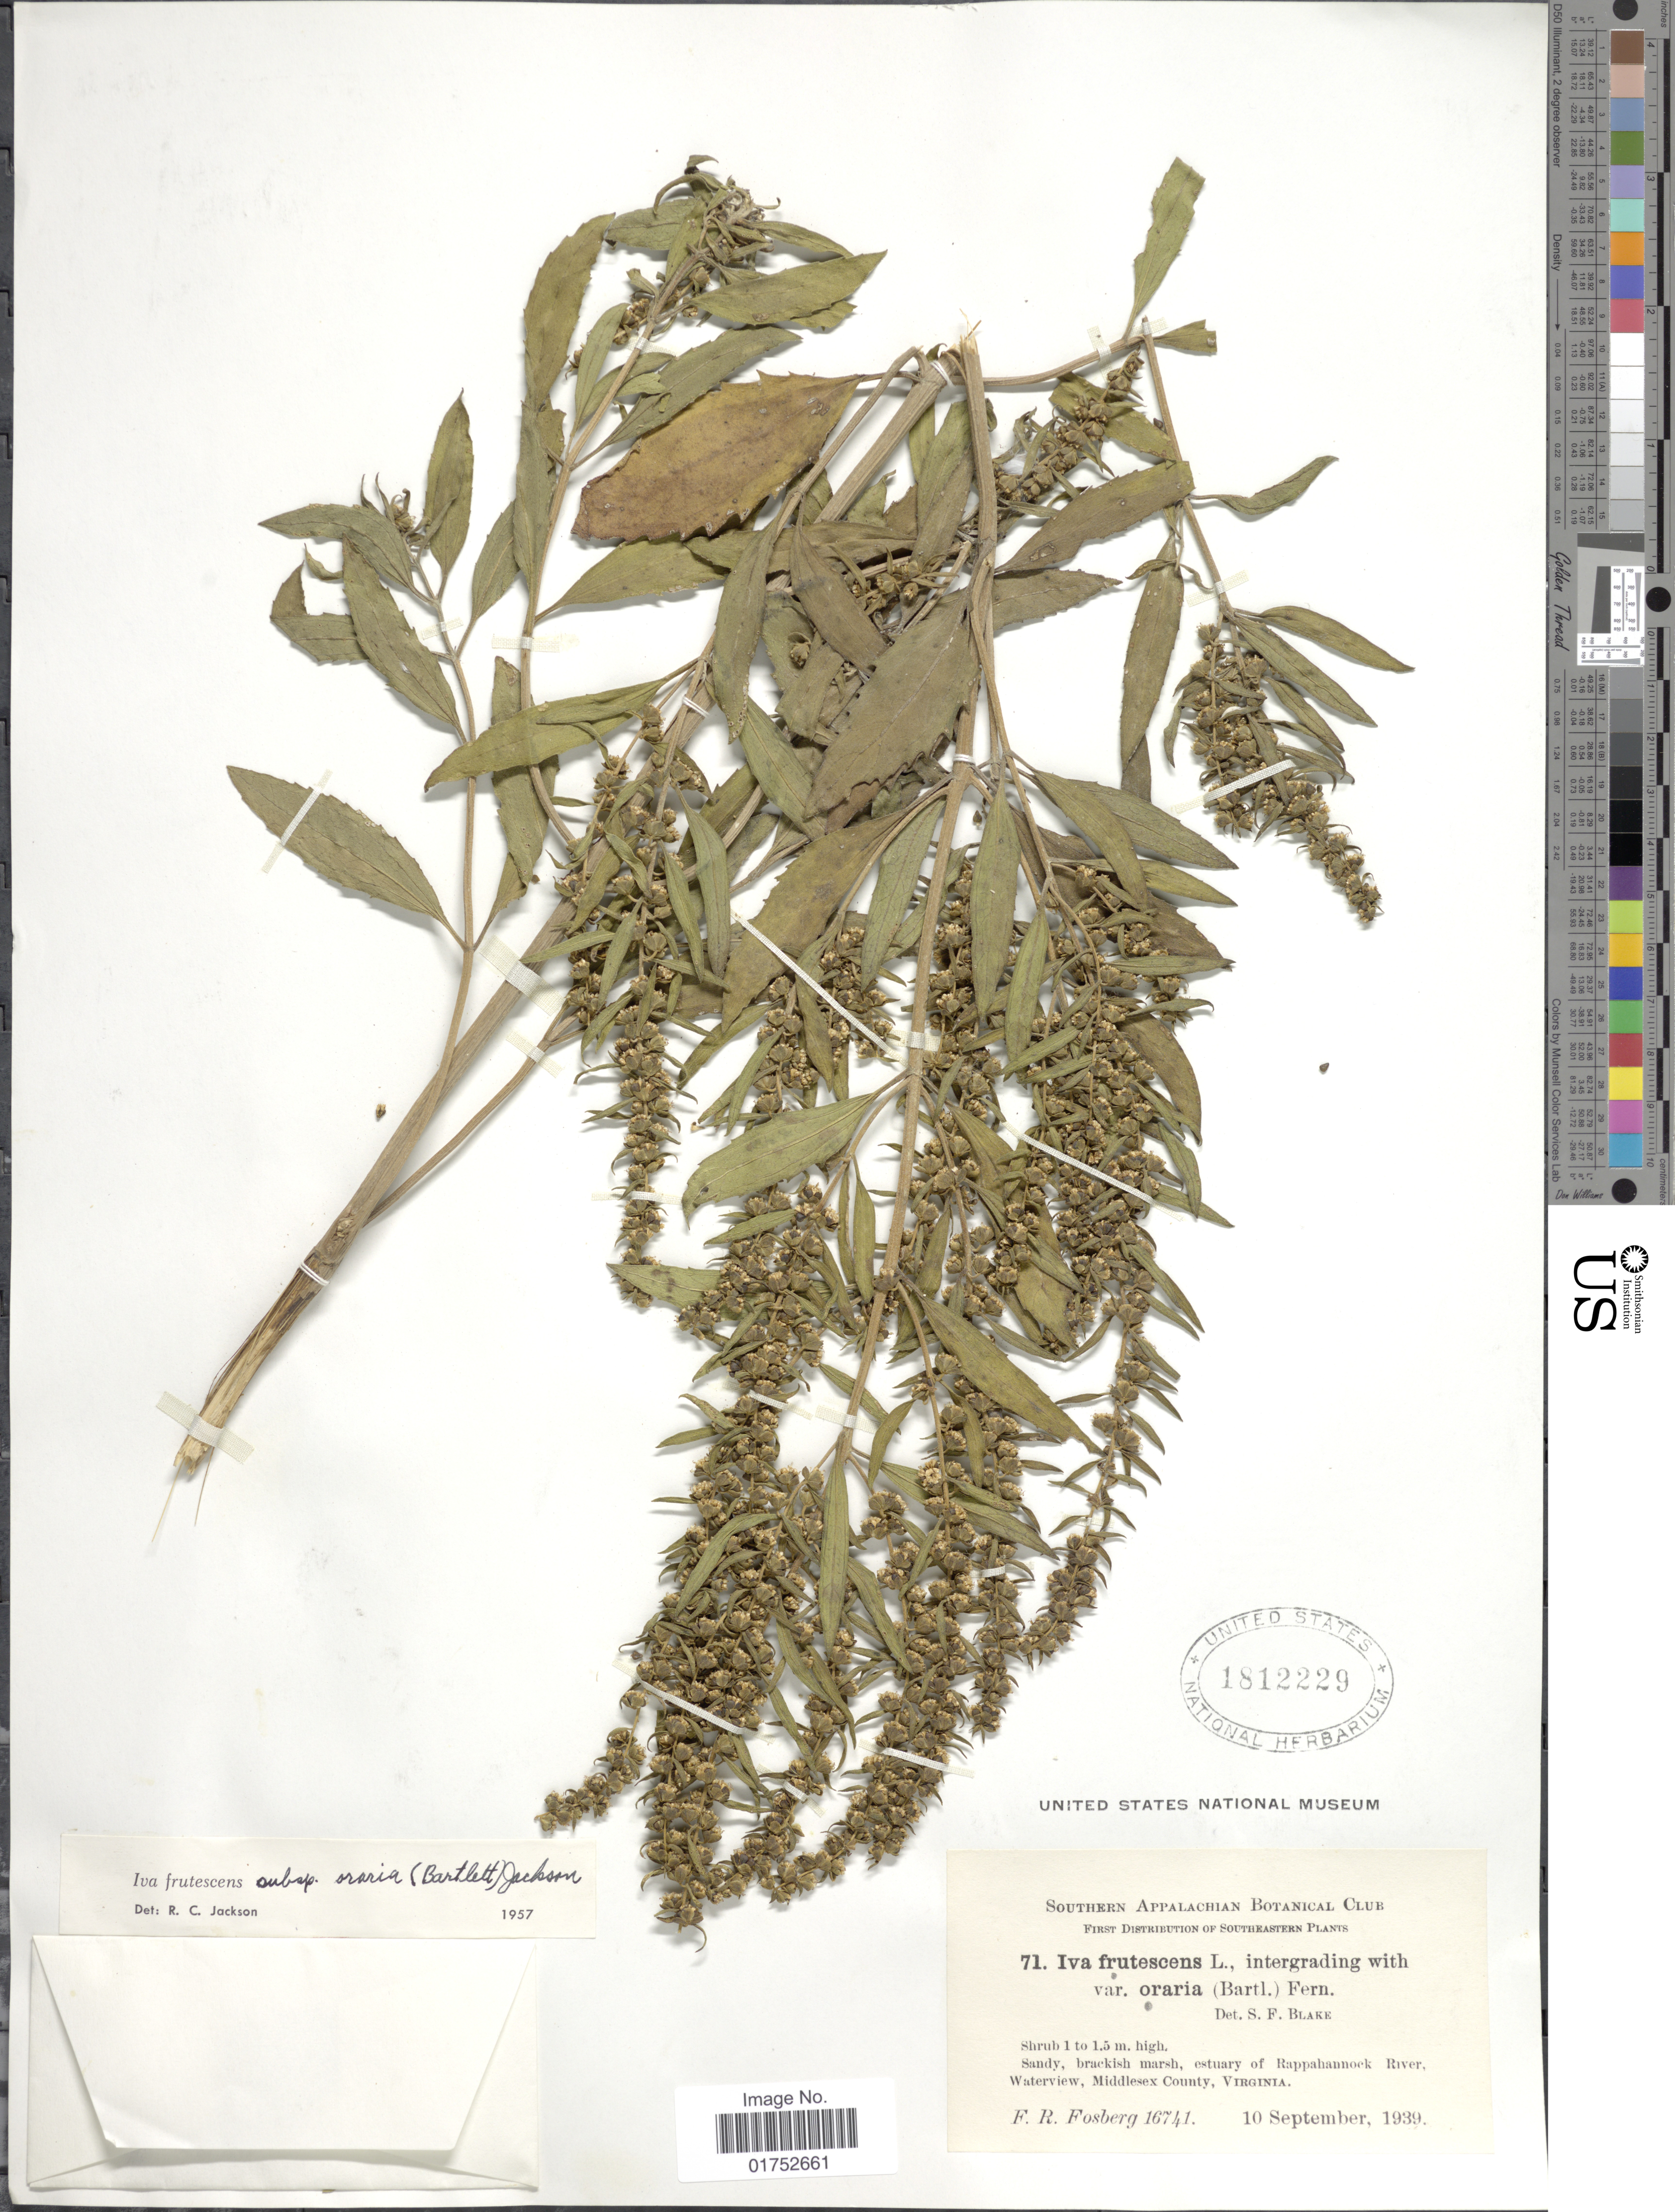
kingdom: Plantae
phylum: Tracheophyta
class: Magnoliopsida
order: Asterales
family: Asteraceae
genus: Iva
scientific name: Iva frutescens subsp. oraria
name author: (Bartlett) R.C. Jacks.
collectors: F. R. Fosberg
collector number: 16741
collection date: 1939-09-10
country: United States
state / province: Virginia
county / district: Middlesex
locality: Estuary of Rappahannock River, Waterview, Middlesex County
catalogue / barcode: US 1812229